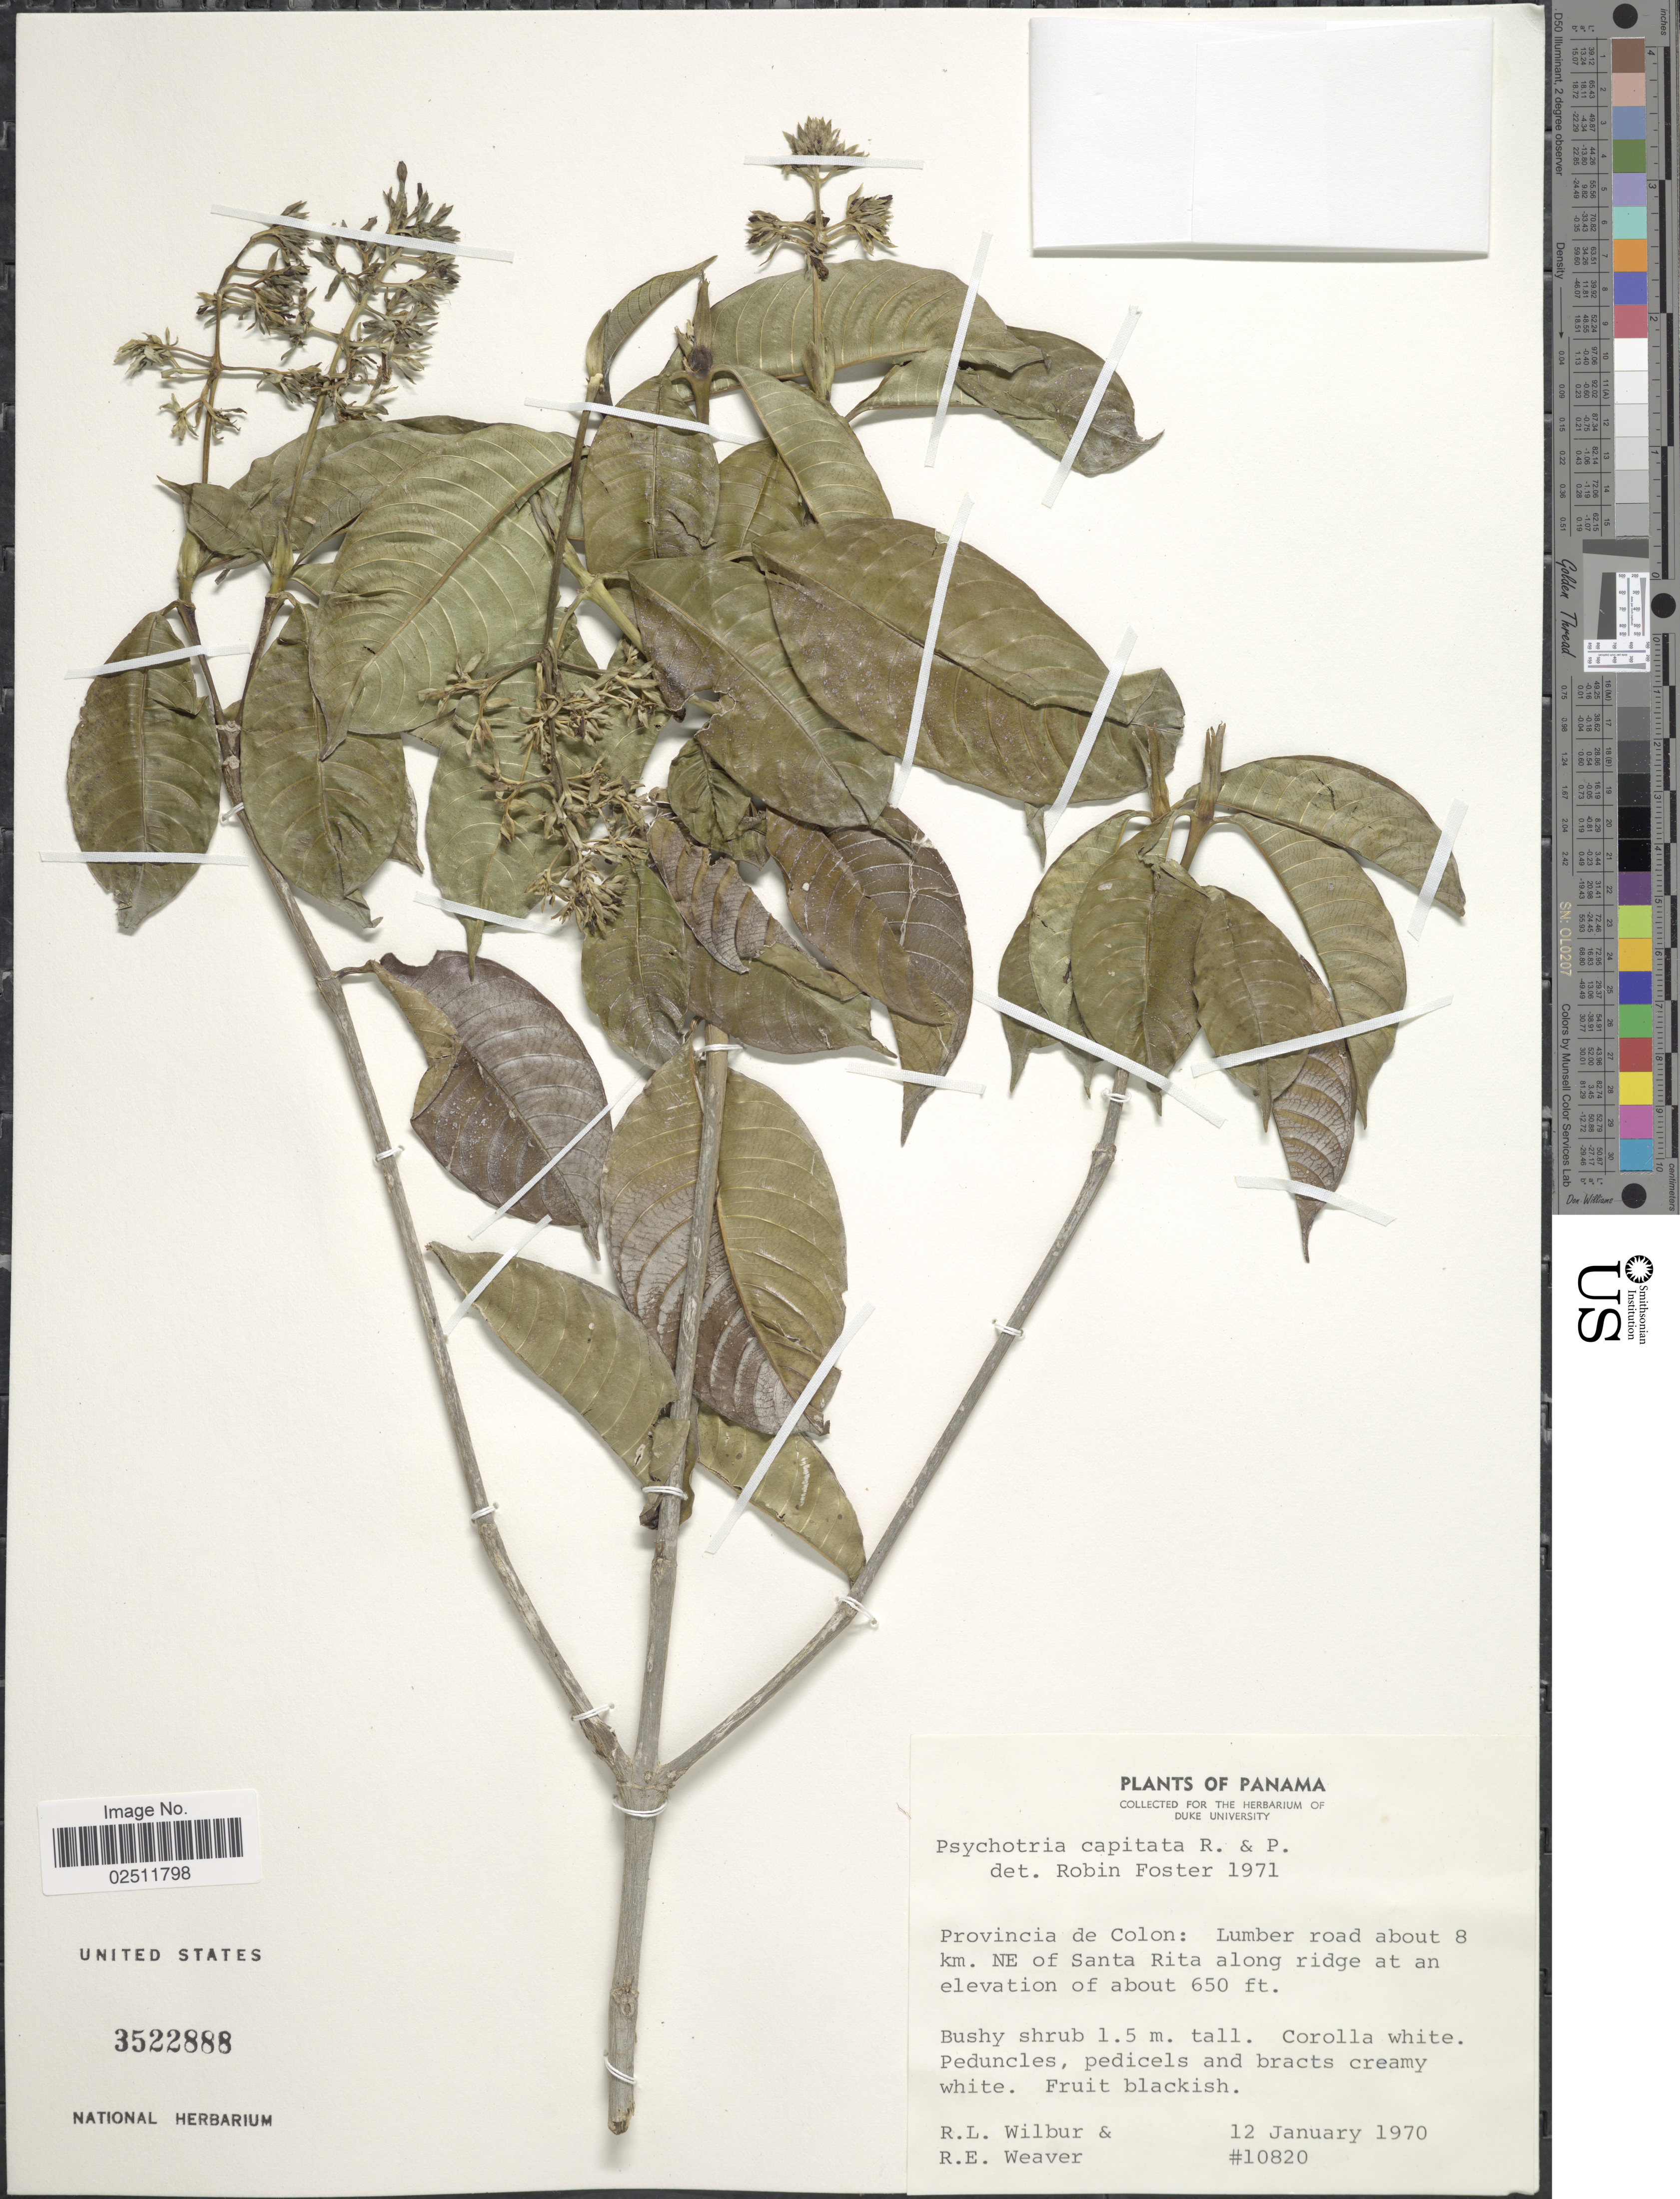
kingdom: Plantae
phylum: Tracheophyta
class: Magnoliopsida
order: Gentianales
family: Rubiaceae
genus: Psychotria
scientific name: Psychotria capitata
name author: Ruiz & Pav.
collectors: R. L. Wilbur & R. E. Weaver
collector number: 10820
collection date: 1970-01-12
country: Panama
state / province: Colón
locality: Lumber road about 8 km. NE of Santa Rita along ridge.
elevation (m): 198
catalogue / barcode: US 3522888